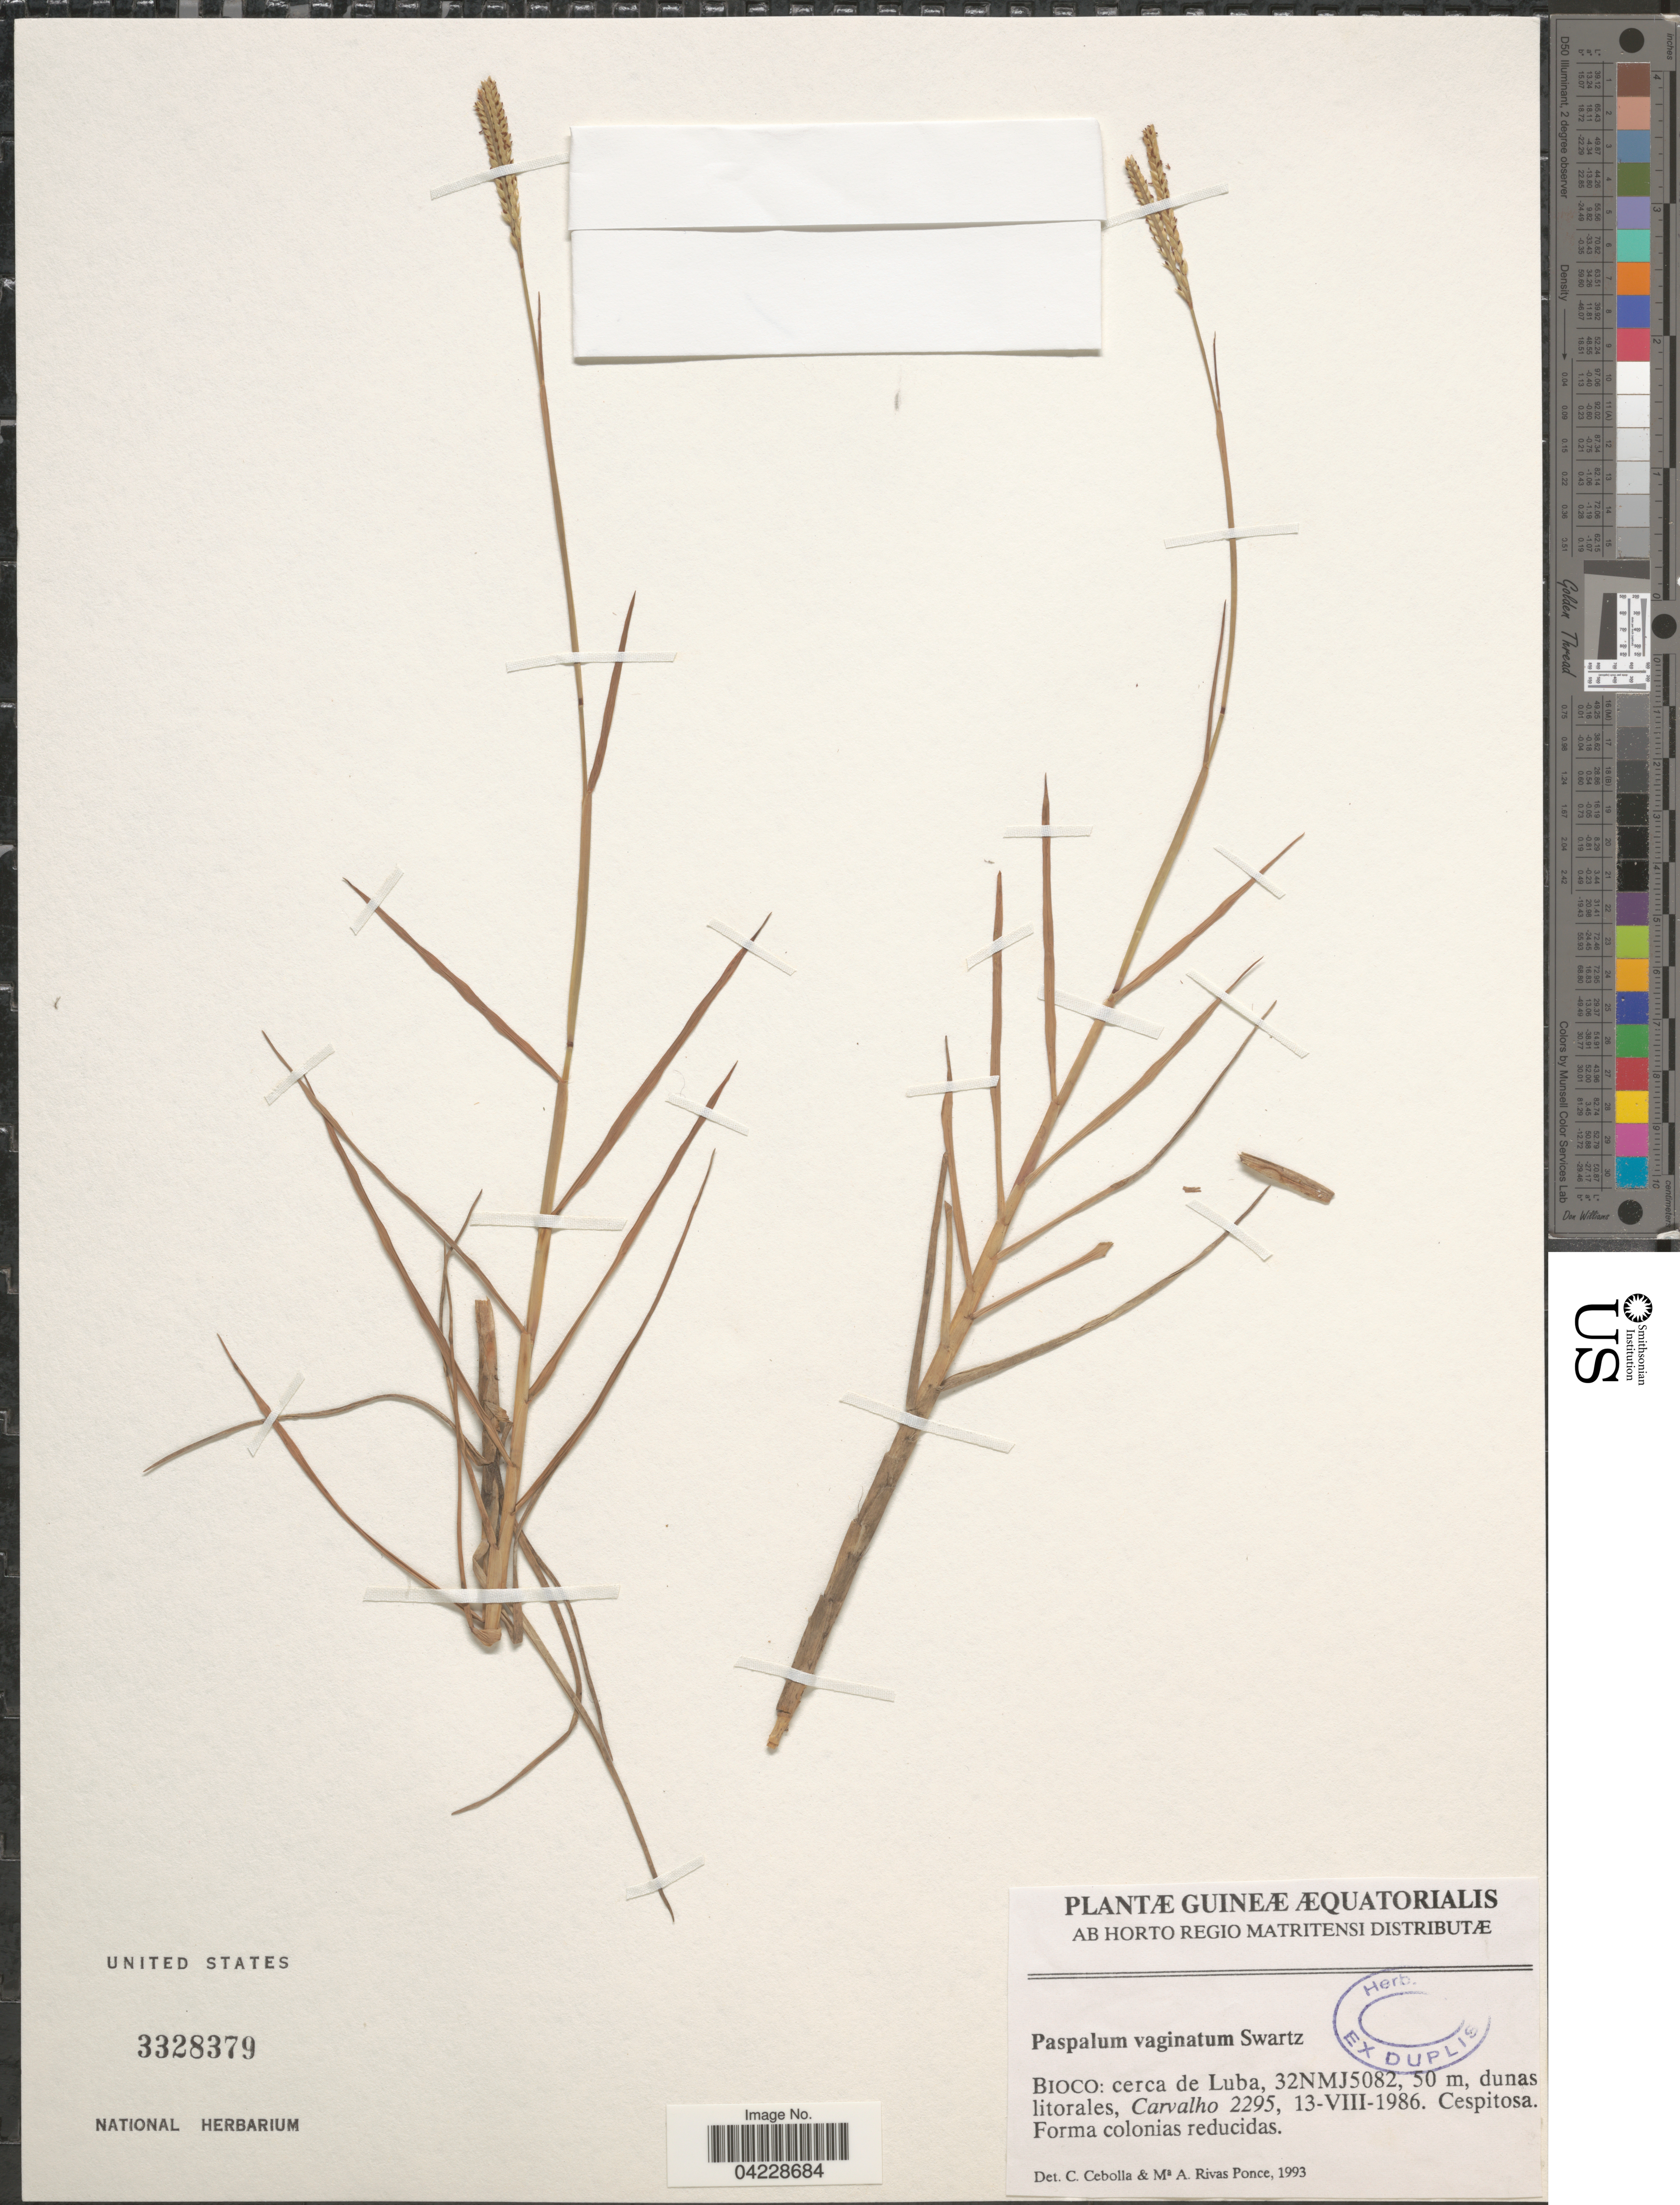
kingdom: Plantae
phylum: Tracheophyta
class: Liliopsida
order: Poales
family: Poaceae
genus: Paspalum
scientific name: Paspalum vaginatum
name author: Sw.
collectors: Carvalho, --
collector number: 2295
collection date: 1986-08-13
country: Equatorial Guinea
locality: Guineæ Æquatorialis. Bioco: cerca de Luba, 32NMJ5082.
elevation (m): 50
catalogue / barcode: US 3328379